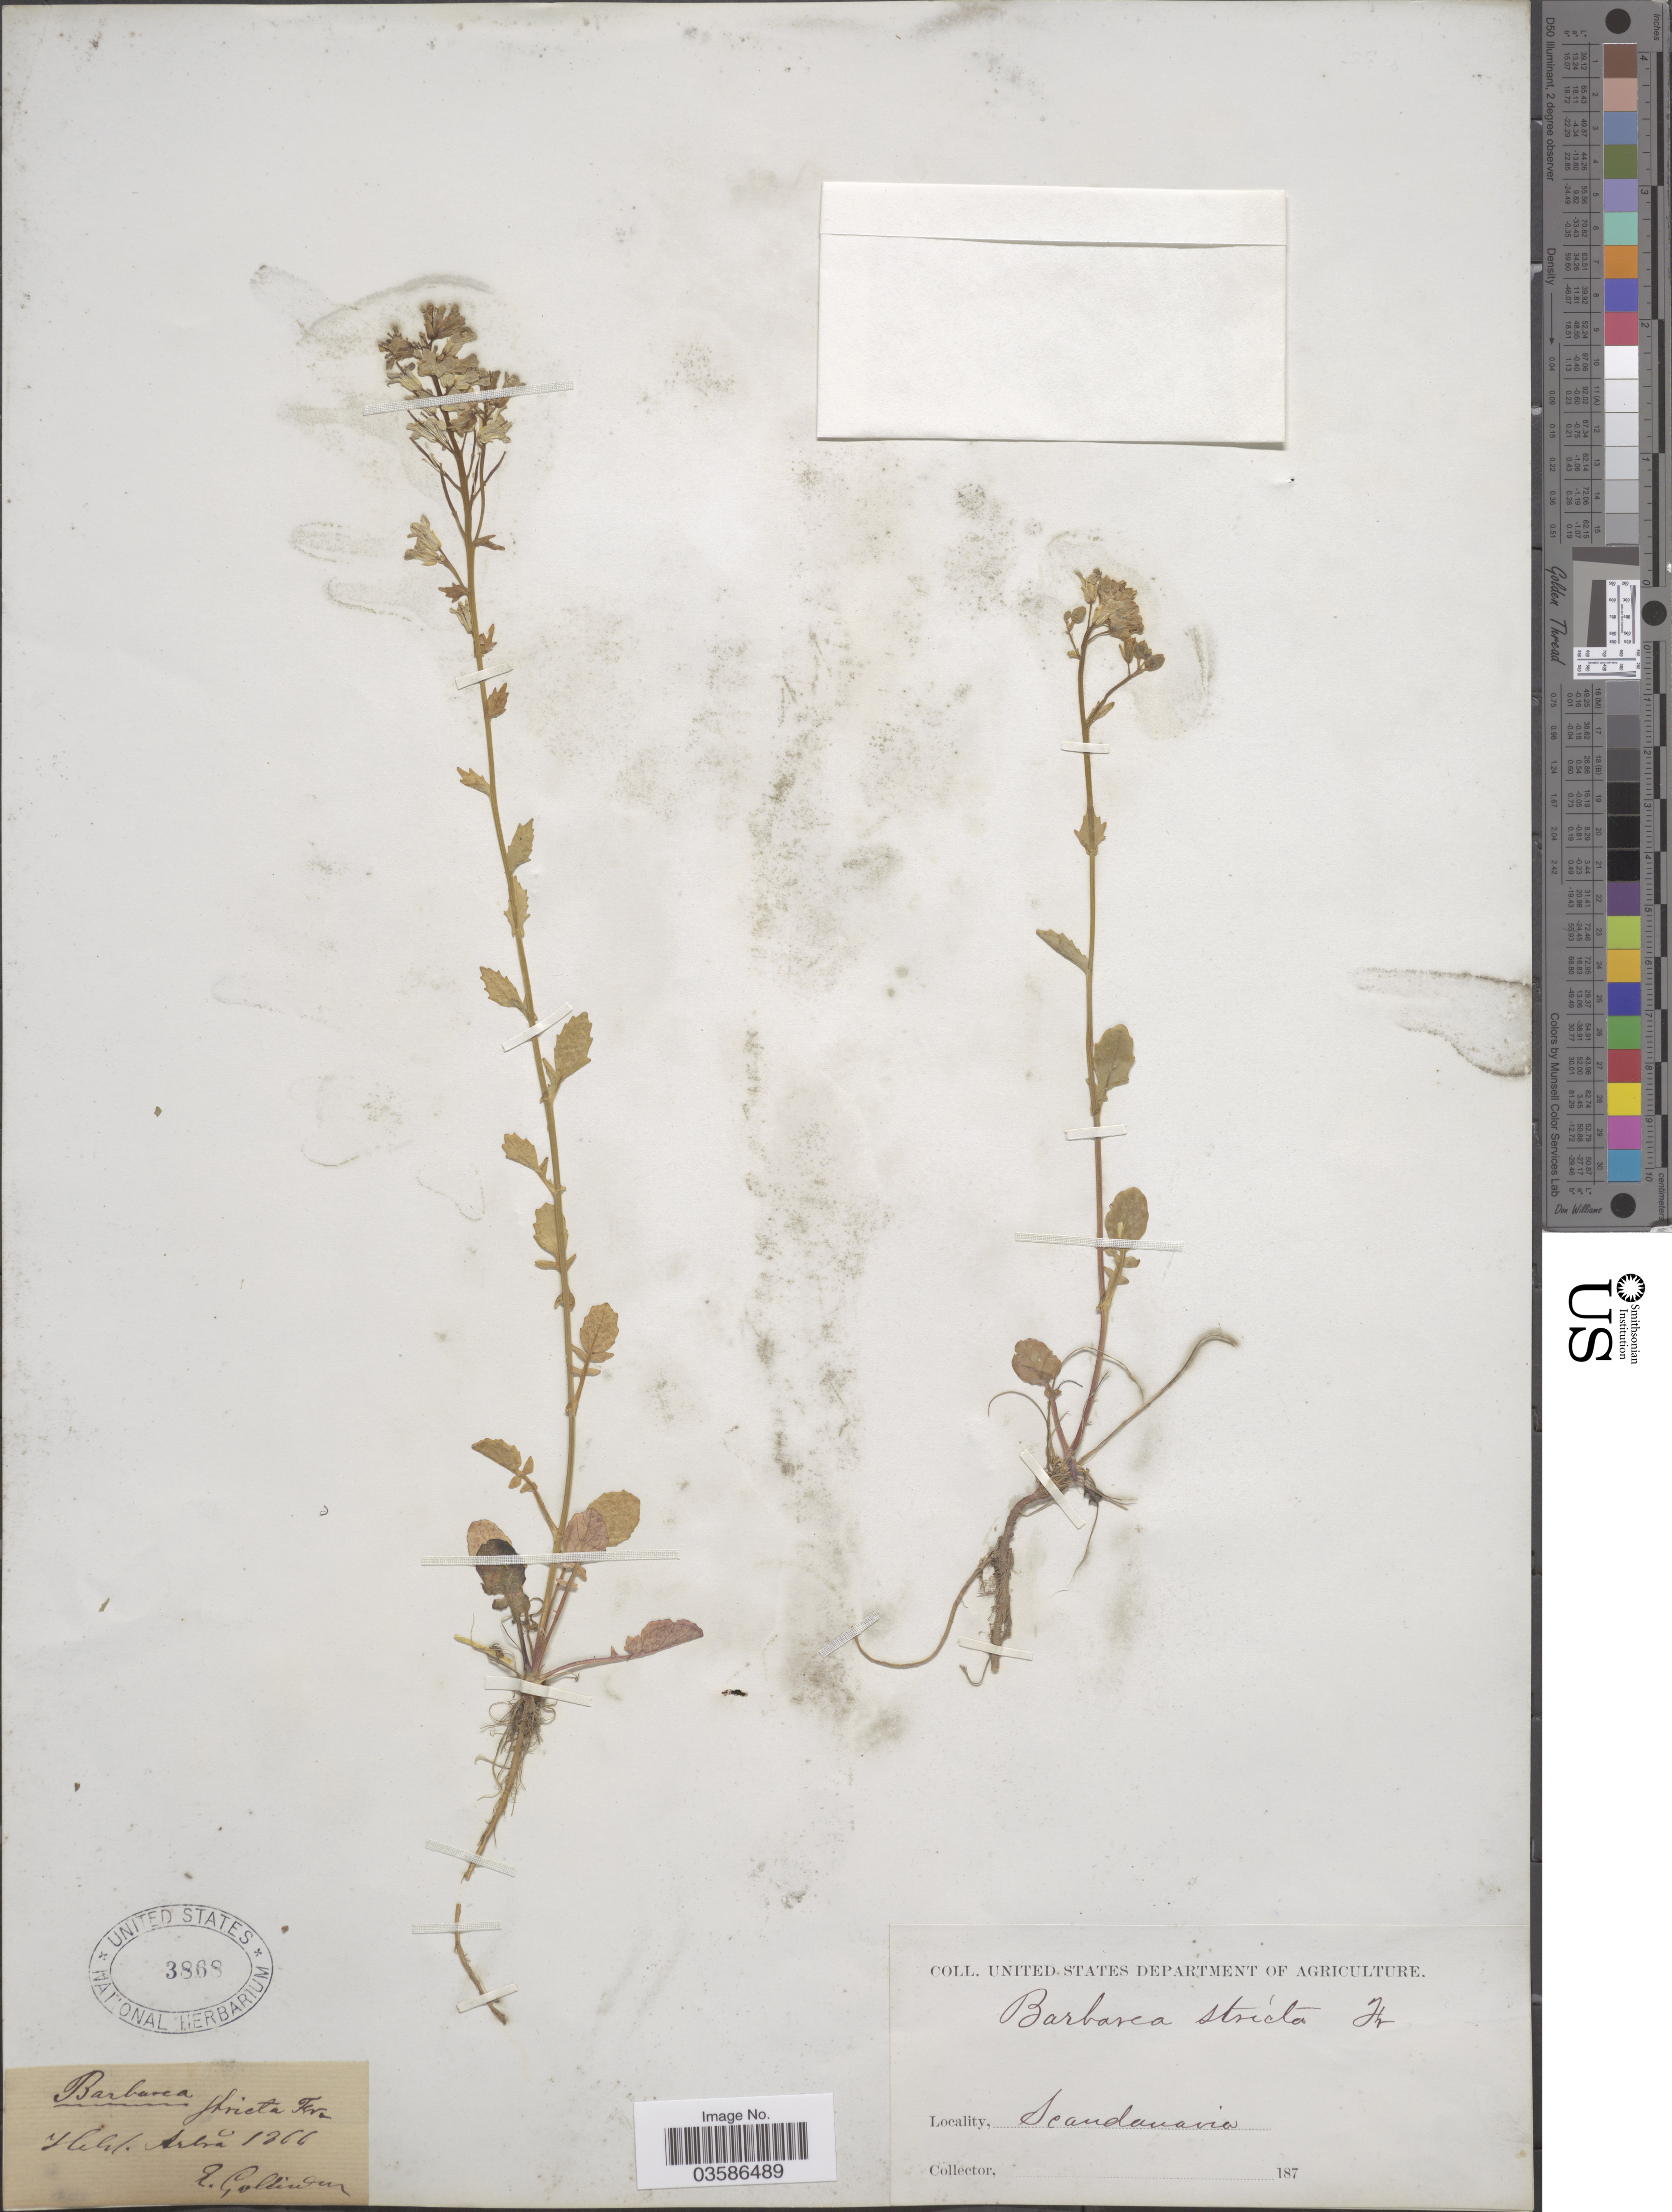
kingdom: Plantae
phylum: Tracheophyta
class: Magnoliopsida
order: Brassicales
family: Brassicaceae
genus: Barbarea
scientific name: Barbarea stricta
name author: Andrz.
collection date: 1866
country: Sweden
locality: Helvl. Arbrå. Scandinavia.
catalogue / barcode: US 3868